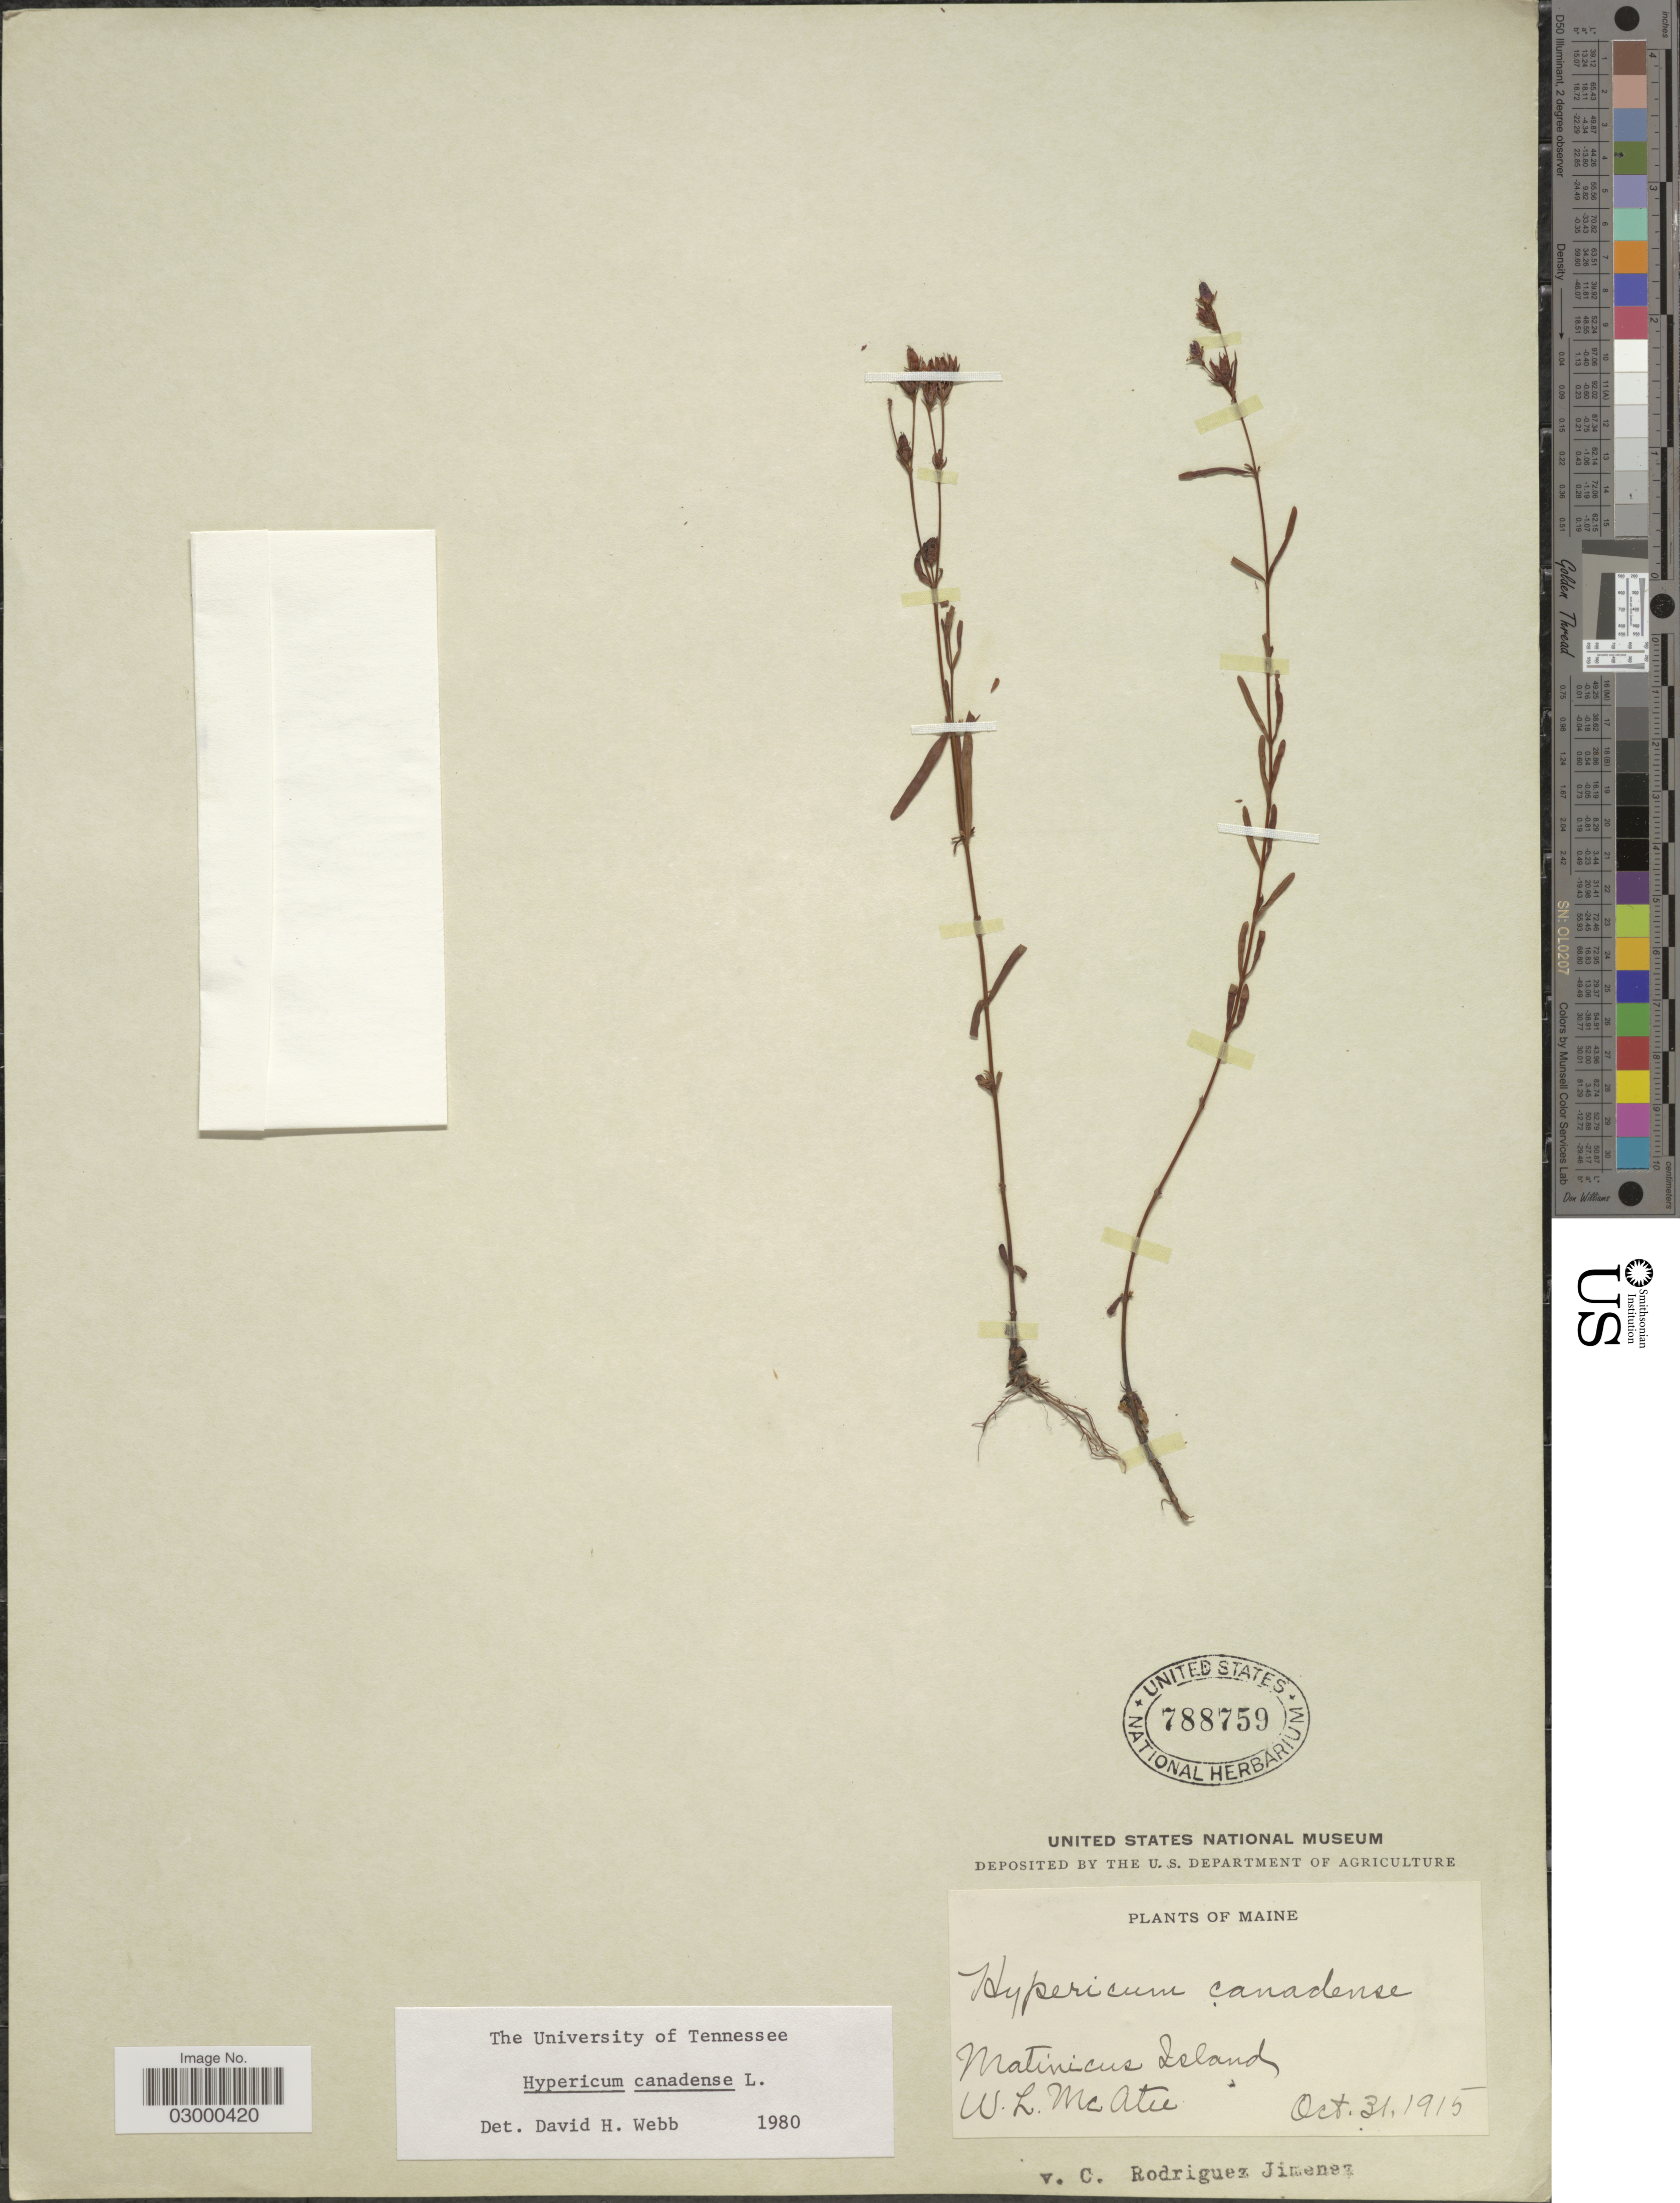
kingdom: Plantae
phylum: Tracheophyta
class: Magnoliopsida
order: Malpighiales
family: Hypericaceae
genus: Hypericum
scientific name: Hypericum canadense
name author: L.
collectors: W. McAtee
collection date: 1915-10-31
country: United States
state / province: Maine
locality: Matinicus Island.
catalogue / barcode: US 788759